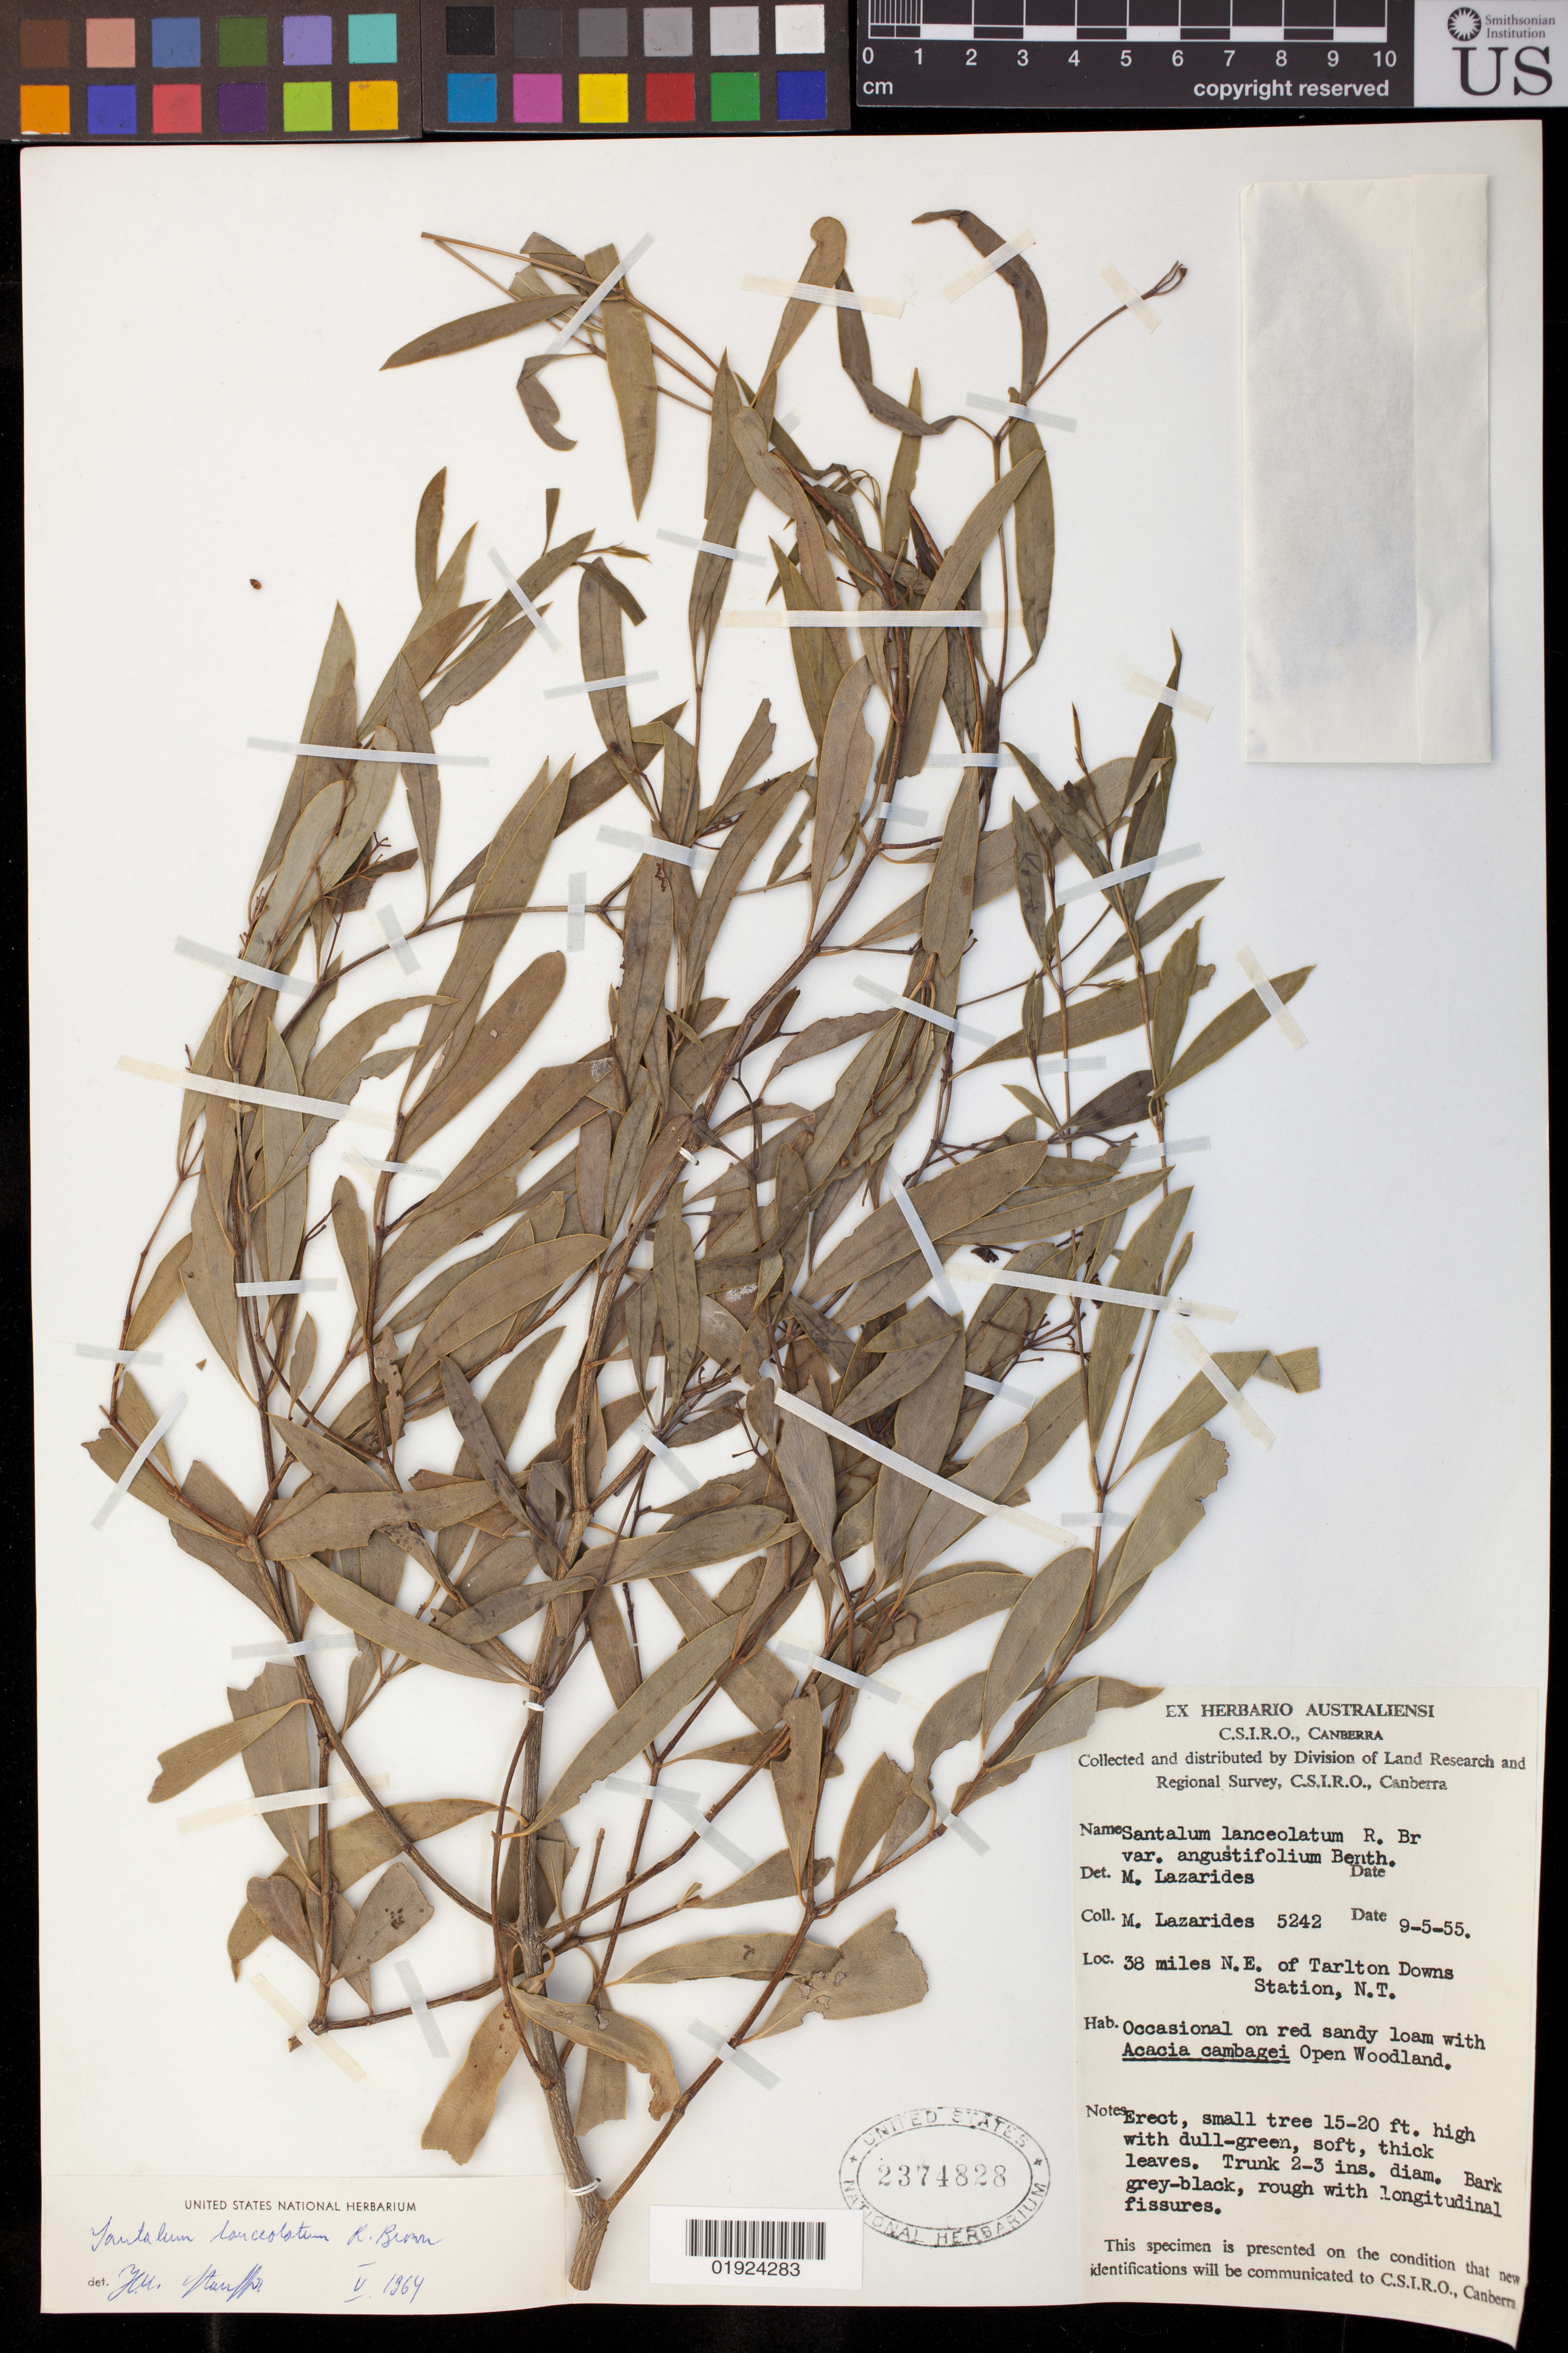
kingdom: Plantae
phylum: Tracheophyta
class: Magnoliopsida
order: Santalales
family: Santalaceae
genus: Santalum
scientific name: Santalum lanceolatum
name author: Schltdl.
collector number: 5242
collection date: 1955-05-09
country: Australia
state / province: Northern Territory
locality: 38 miles N.E. of Tarlton Downs Station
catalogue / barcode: US 2374828